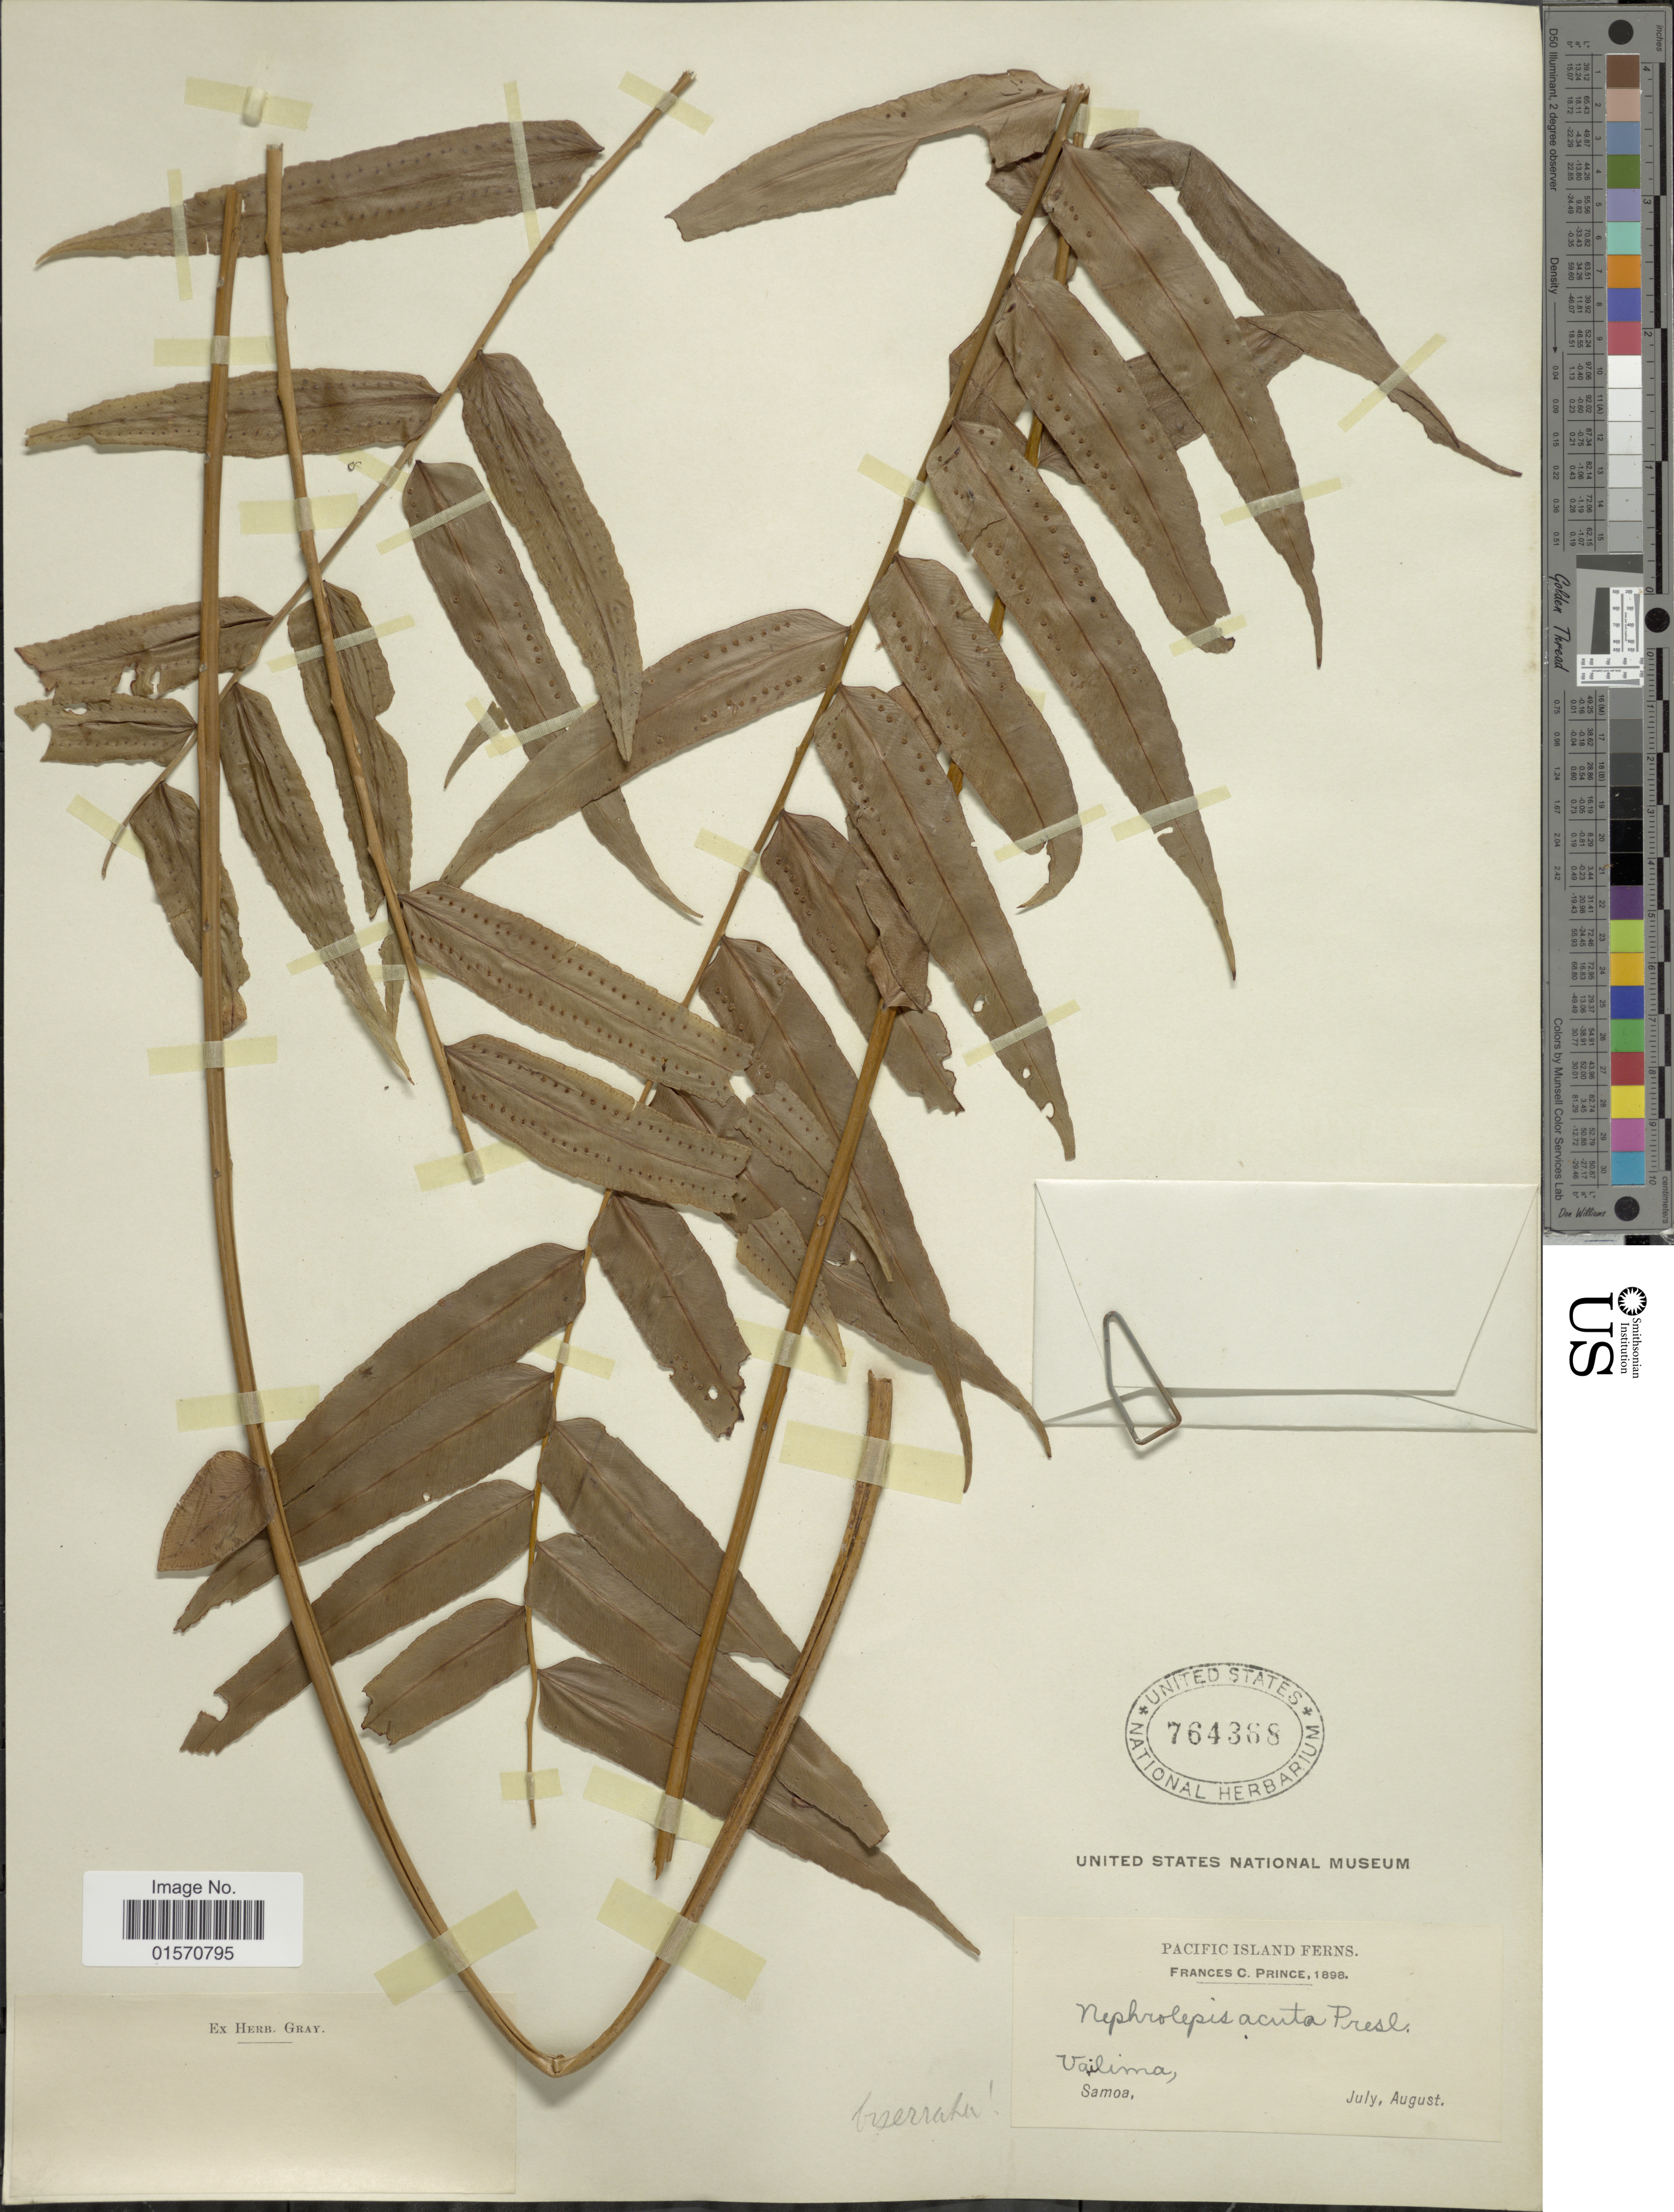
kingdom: Plantae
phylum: Tracheophyta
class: Polypodiopsida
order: Polypodiales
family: Nephrolepidaceae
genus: Nephrolepis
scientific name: Nephrolepis biserrata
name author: (Sw.) Schott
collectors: F. Prince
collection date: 1898-07/1898-08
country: U.S. Administered Pacific Islands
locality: Pacific Island. Vailima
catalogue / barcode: US 764368